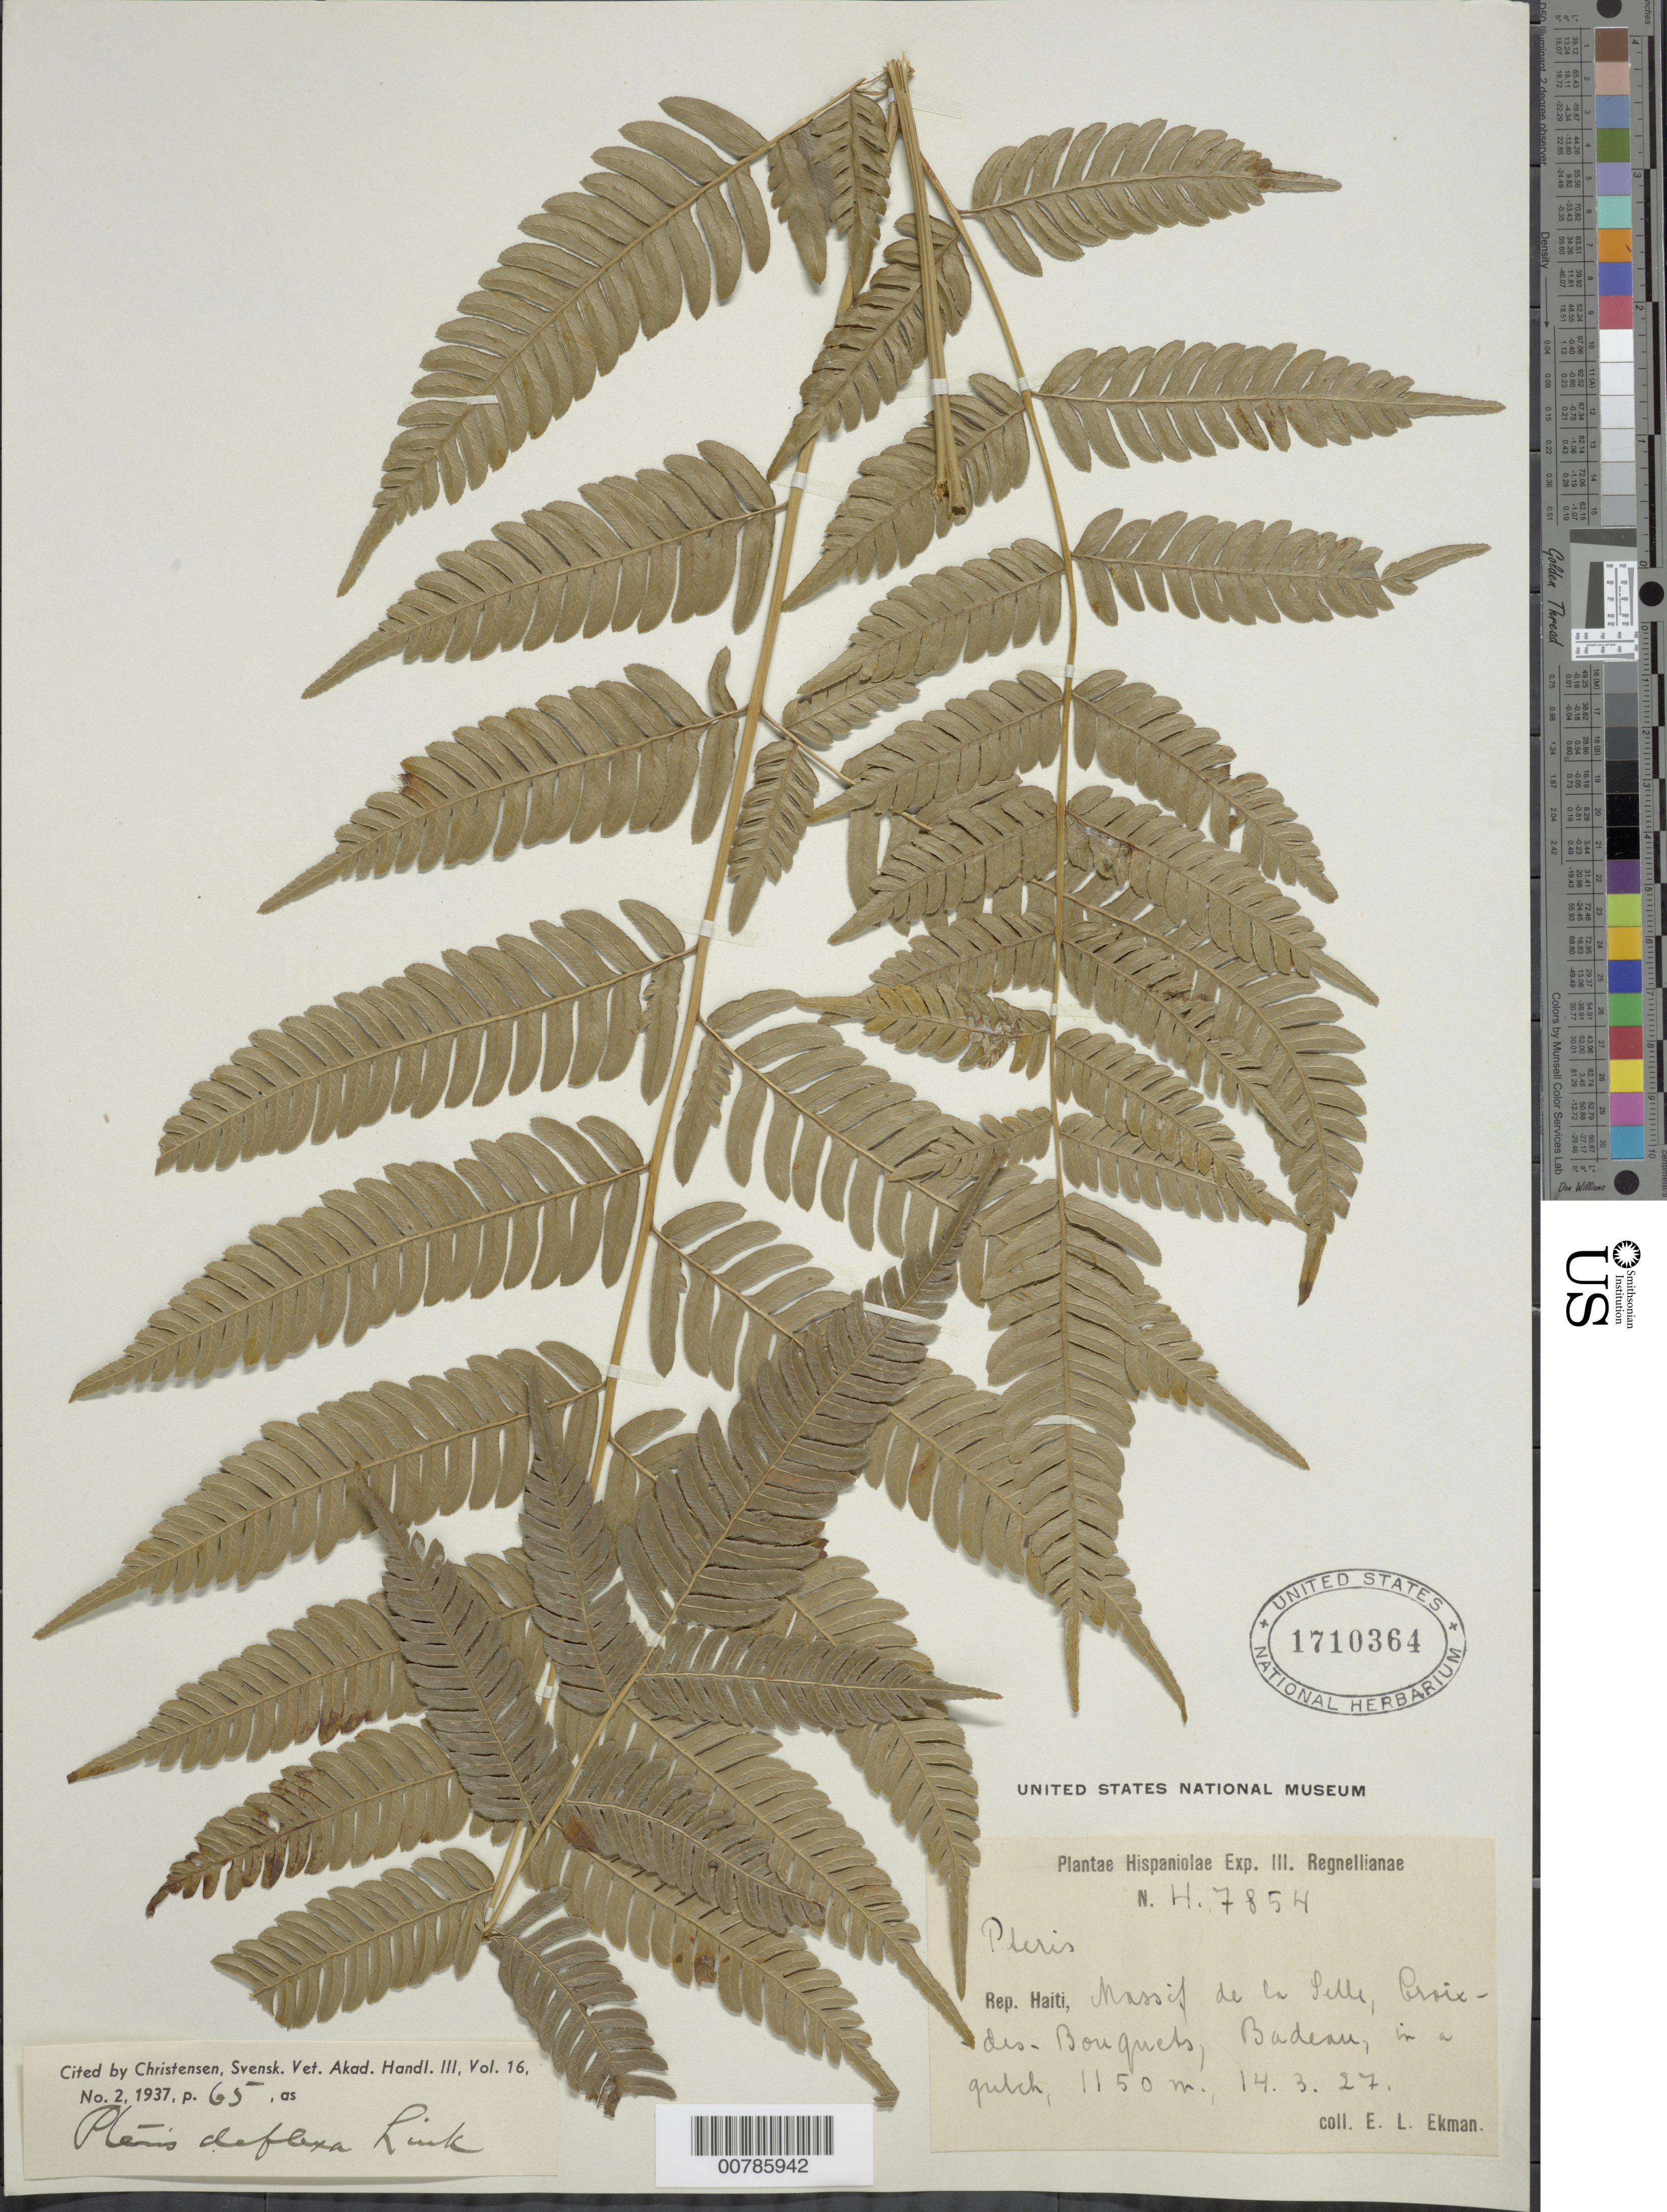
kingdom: Plantae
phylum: Tracheophyta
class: Polypodiopsida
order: Polypodiales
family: Pteridaceae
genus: Pteris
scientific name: Pteris deflexa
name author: Link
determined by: Christensen, C. F. A.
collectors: E. L. Ekman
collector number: H 7854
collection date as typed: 14 Mar 1927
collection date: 1927-03-14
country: Haiti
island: Hispaniola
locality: Massif de la Selle, Croix-des-Bouquets, Badeau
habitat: In a gulch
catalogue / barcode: US 1710364